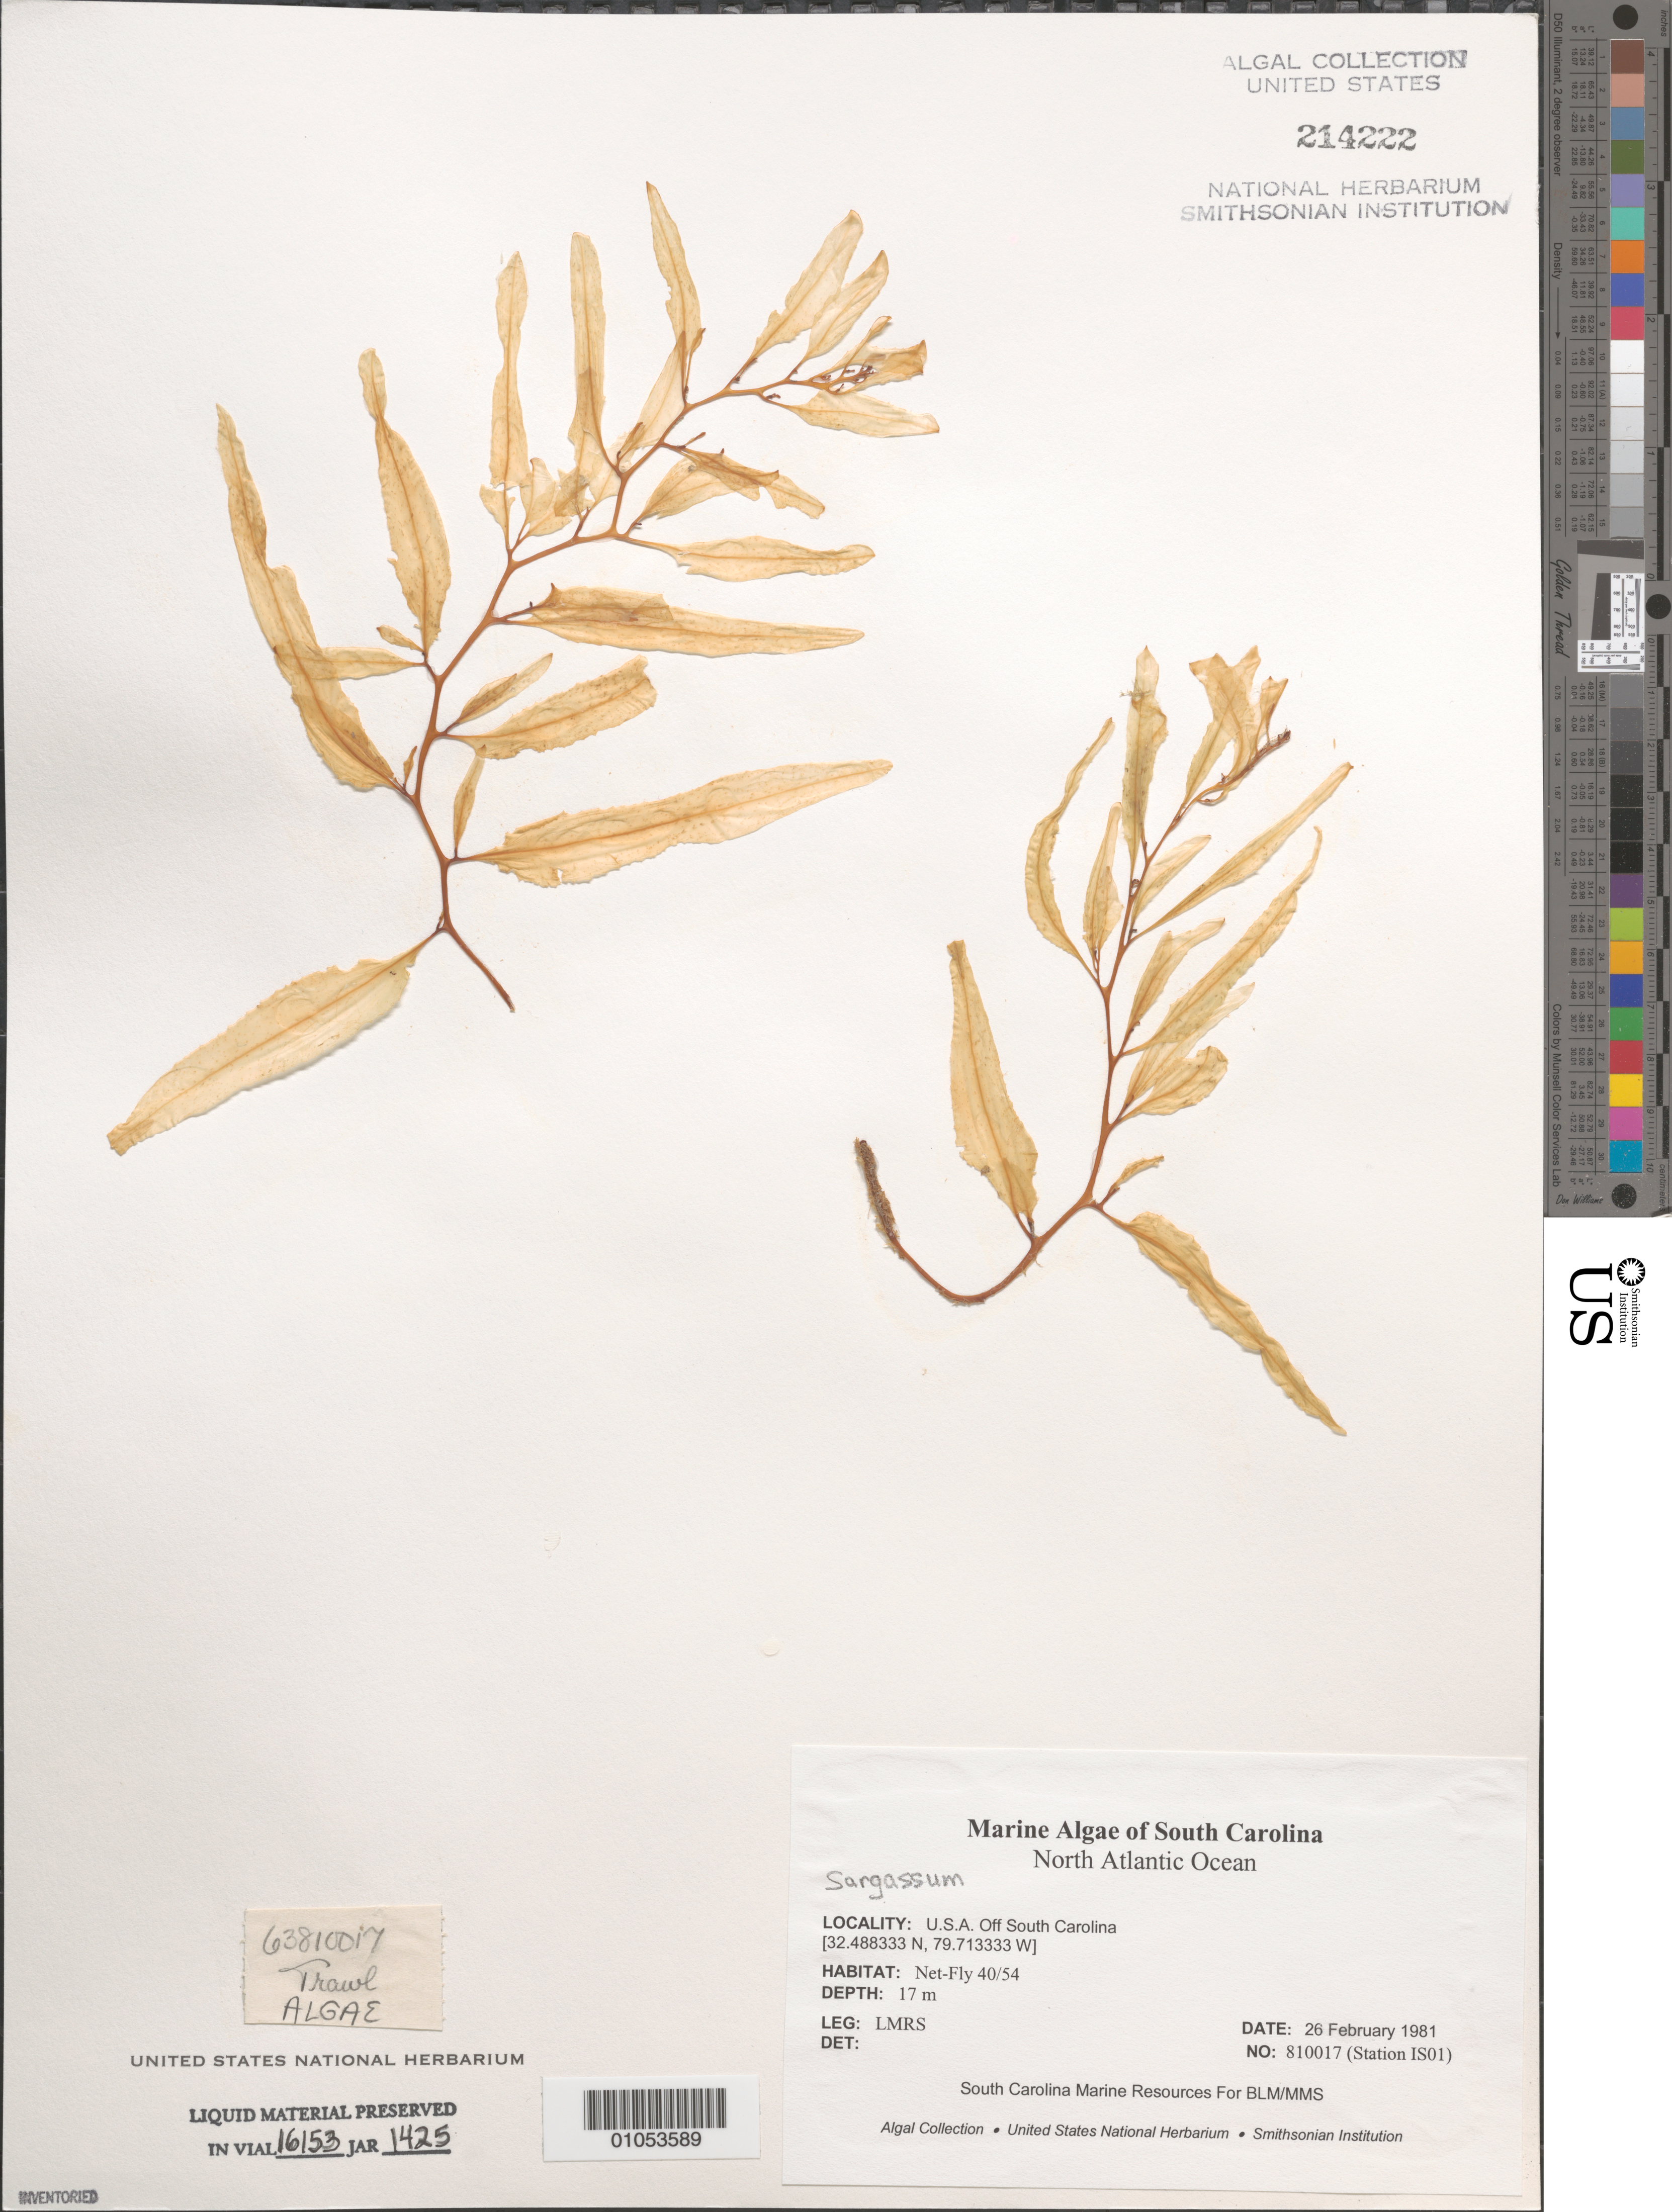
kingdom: Chromista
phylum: Ochrophyta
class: Phaeophyceae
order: Fucales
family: Sargassaceae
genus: Sargassum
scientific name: Sargassum sp.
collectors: LMRS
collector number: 810017 (Station IS01)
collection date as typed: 26 Feb 1981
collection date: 1981-02-26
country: United States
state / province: South Carolina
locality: North Atlantic Ocean off South Carolina coast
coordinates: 32.488333 N, 79.713333 W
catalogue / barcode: US 214222